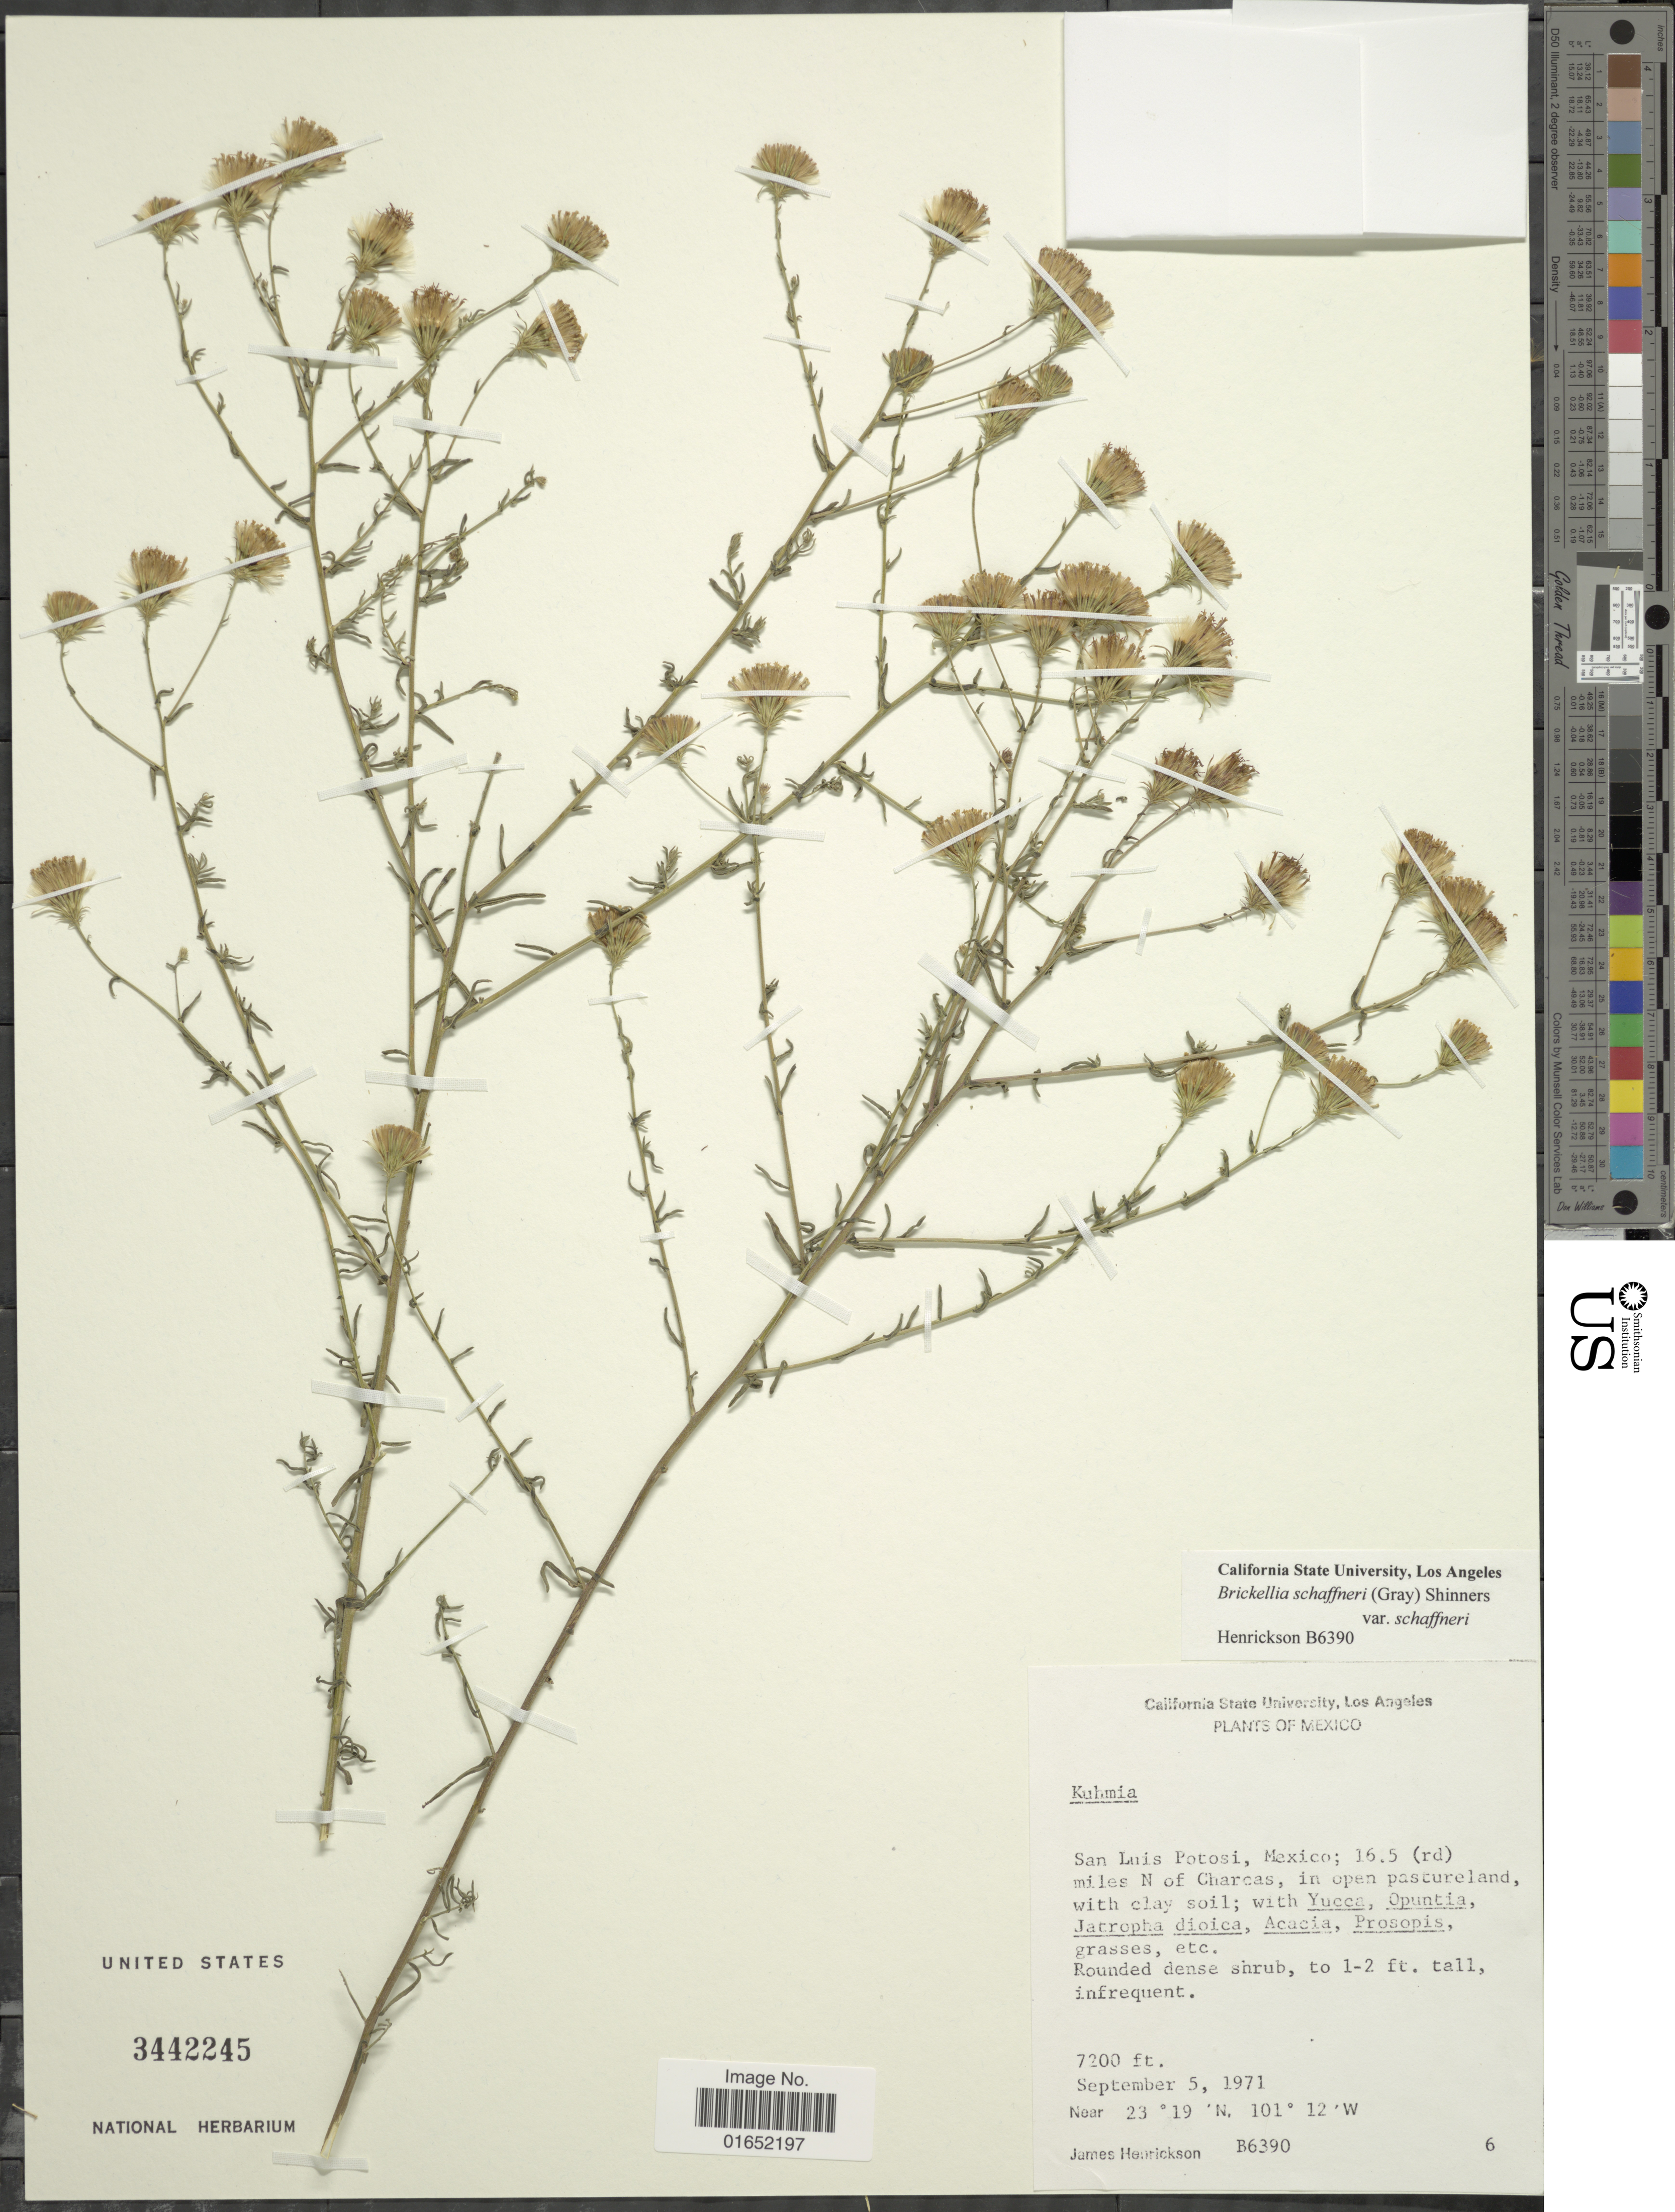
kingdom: Plantae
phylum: Tracheophyta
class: Magnoliopsida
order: Asterales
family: Asteraceae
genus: Brickellia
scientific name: Brickellia sp.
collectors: J. Henrickson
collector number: B6390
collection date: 1971-09-05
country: Mexico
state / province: San Luis Potosí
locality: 16.5 (rd) miles N of Charcas, in open pastureland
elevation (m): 2195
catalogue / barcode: US 3442245